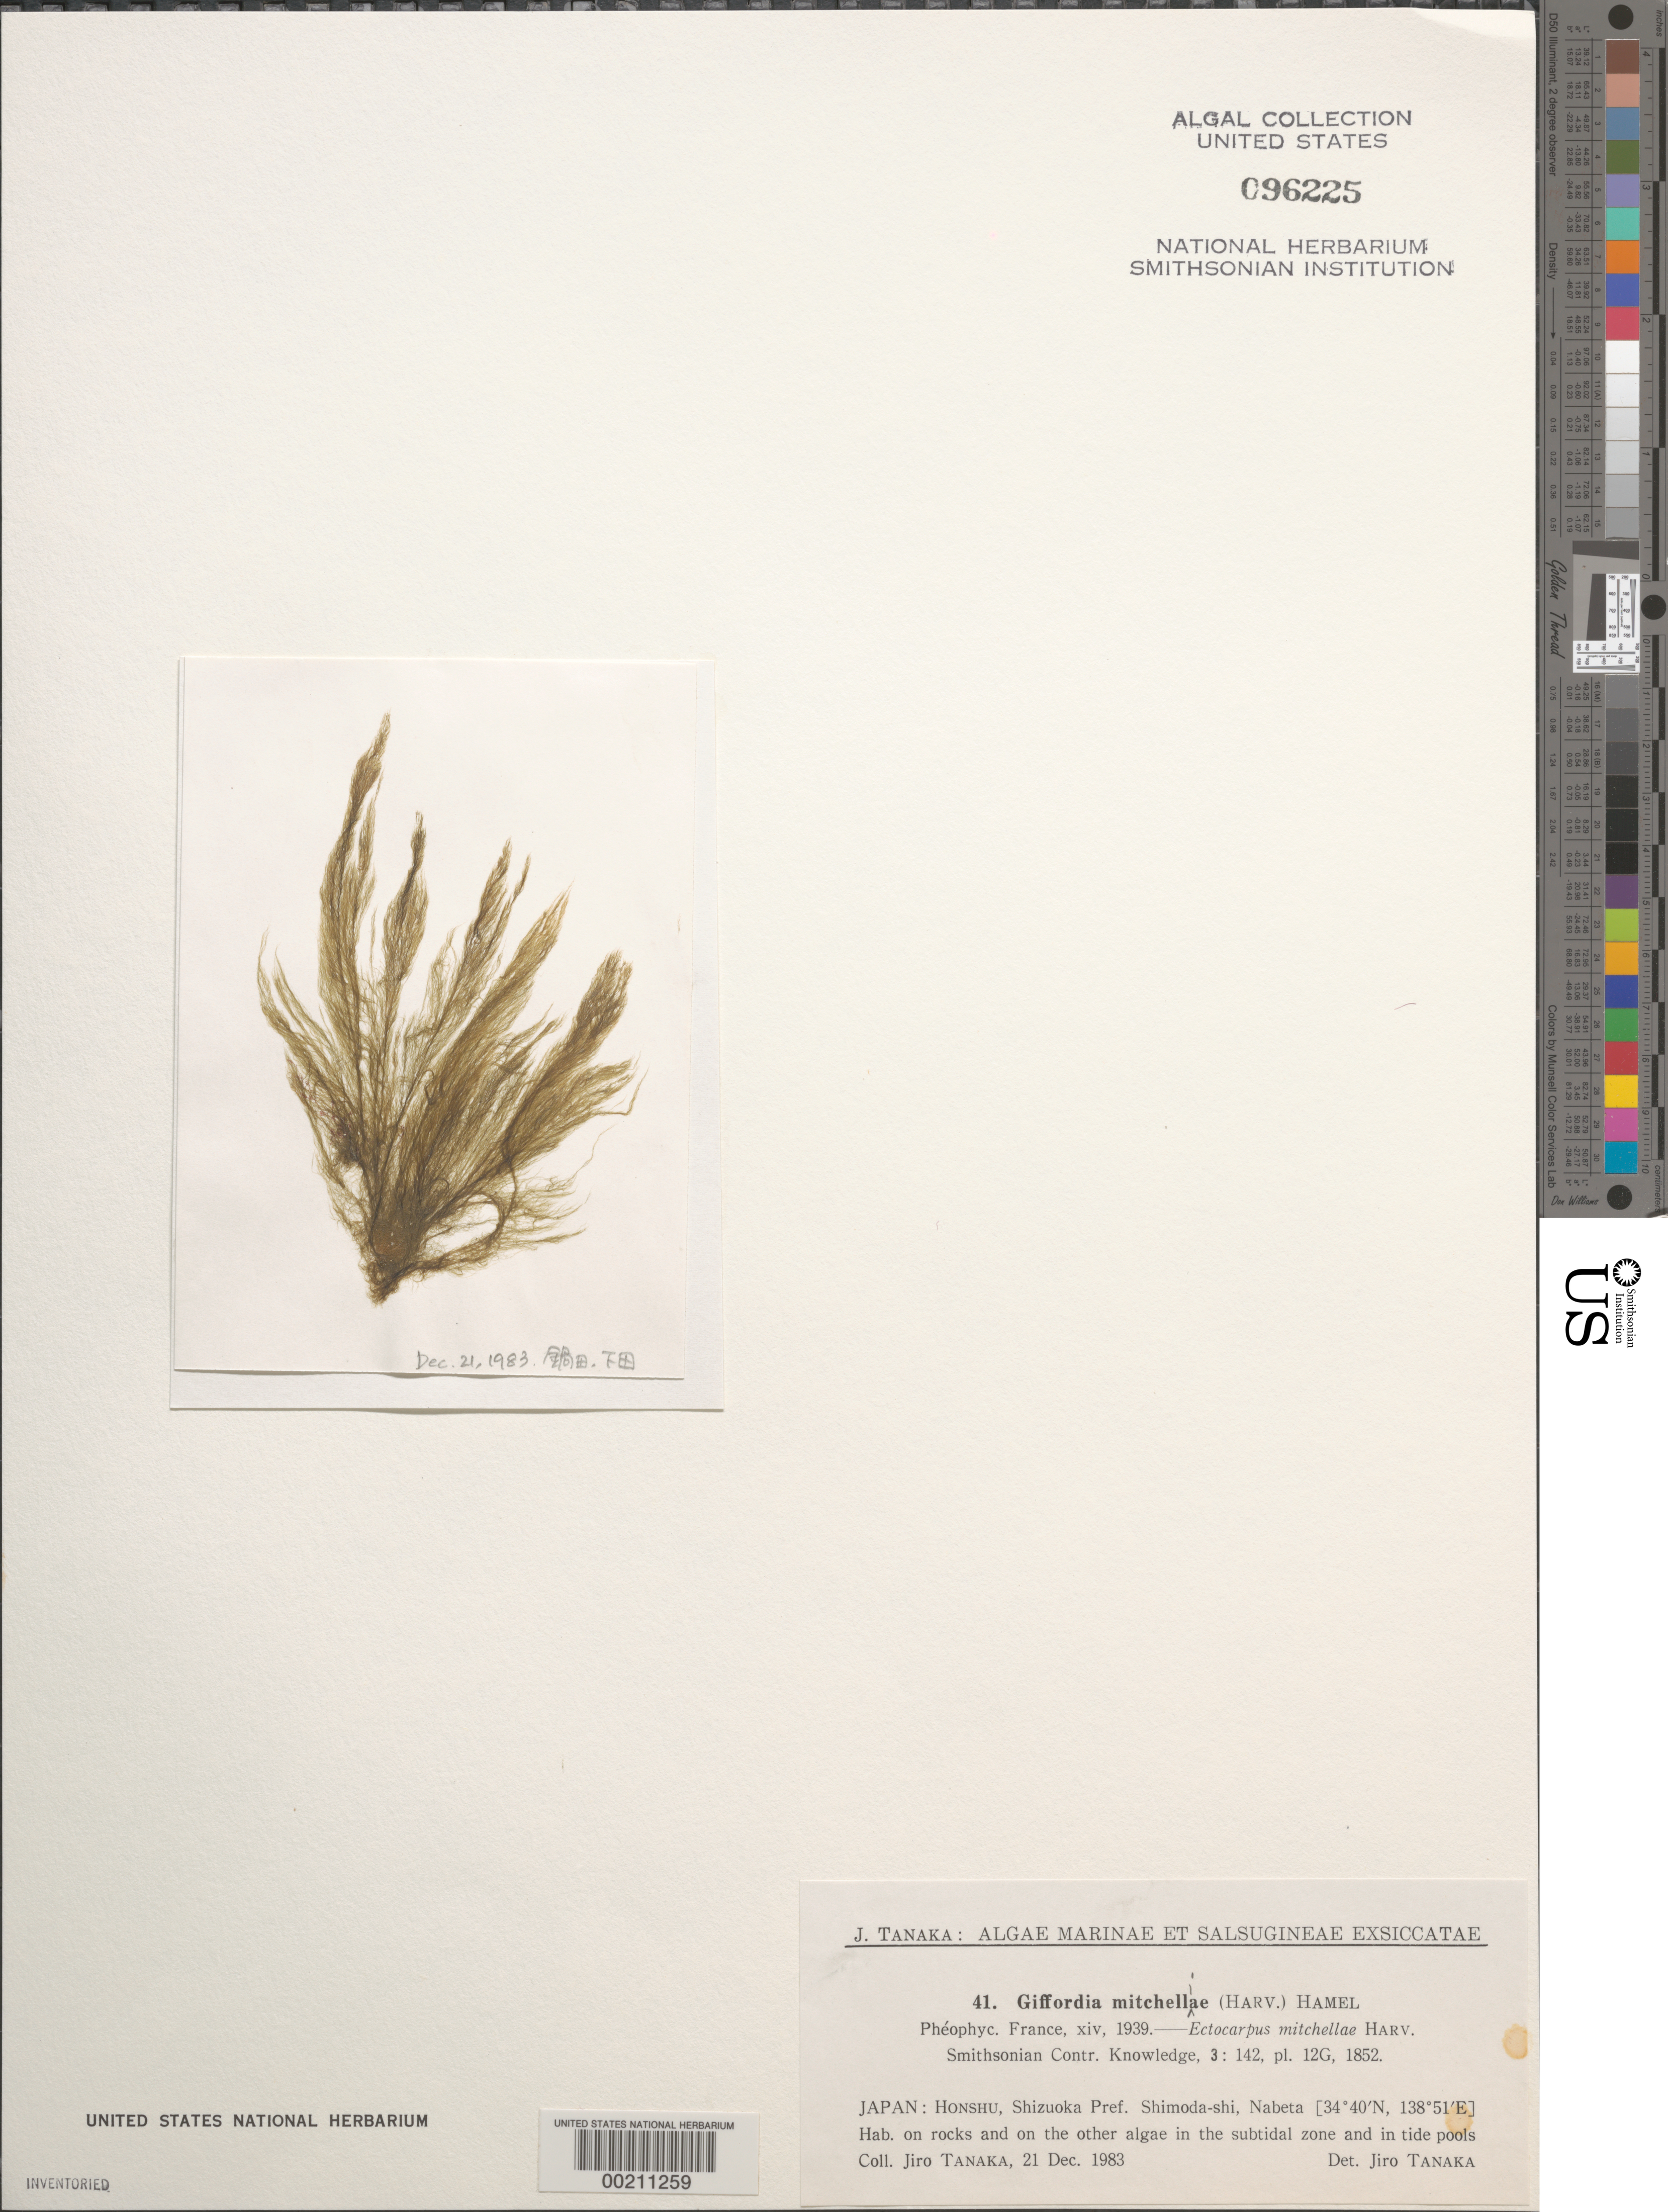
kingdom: Chromista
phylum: Ochrophyta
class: Phaeophyceae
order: Ectocarpales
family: Acinetosporaceae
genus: Feldmannia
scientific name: Feldmannia mitchelliae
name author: (Harv.) H.-S. Kim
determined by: Algae name updating Project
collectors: J. Tanaka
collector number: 41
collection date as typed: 21 Dec 1983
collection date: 1983-12-21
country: Japan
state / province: Sizuoka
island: Honshu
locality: Nabeta, Shimoda-shi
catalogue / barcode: US 96225